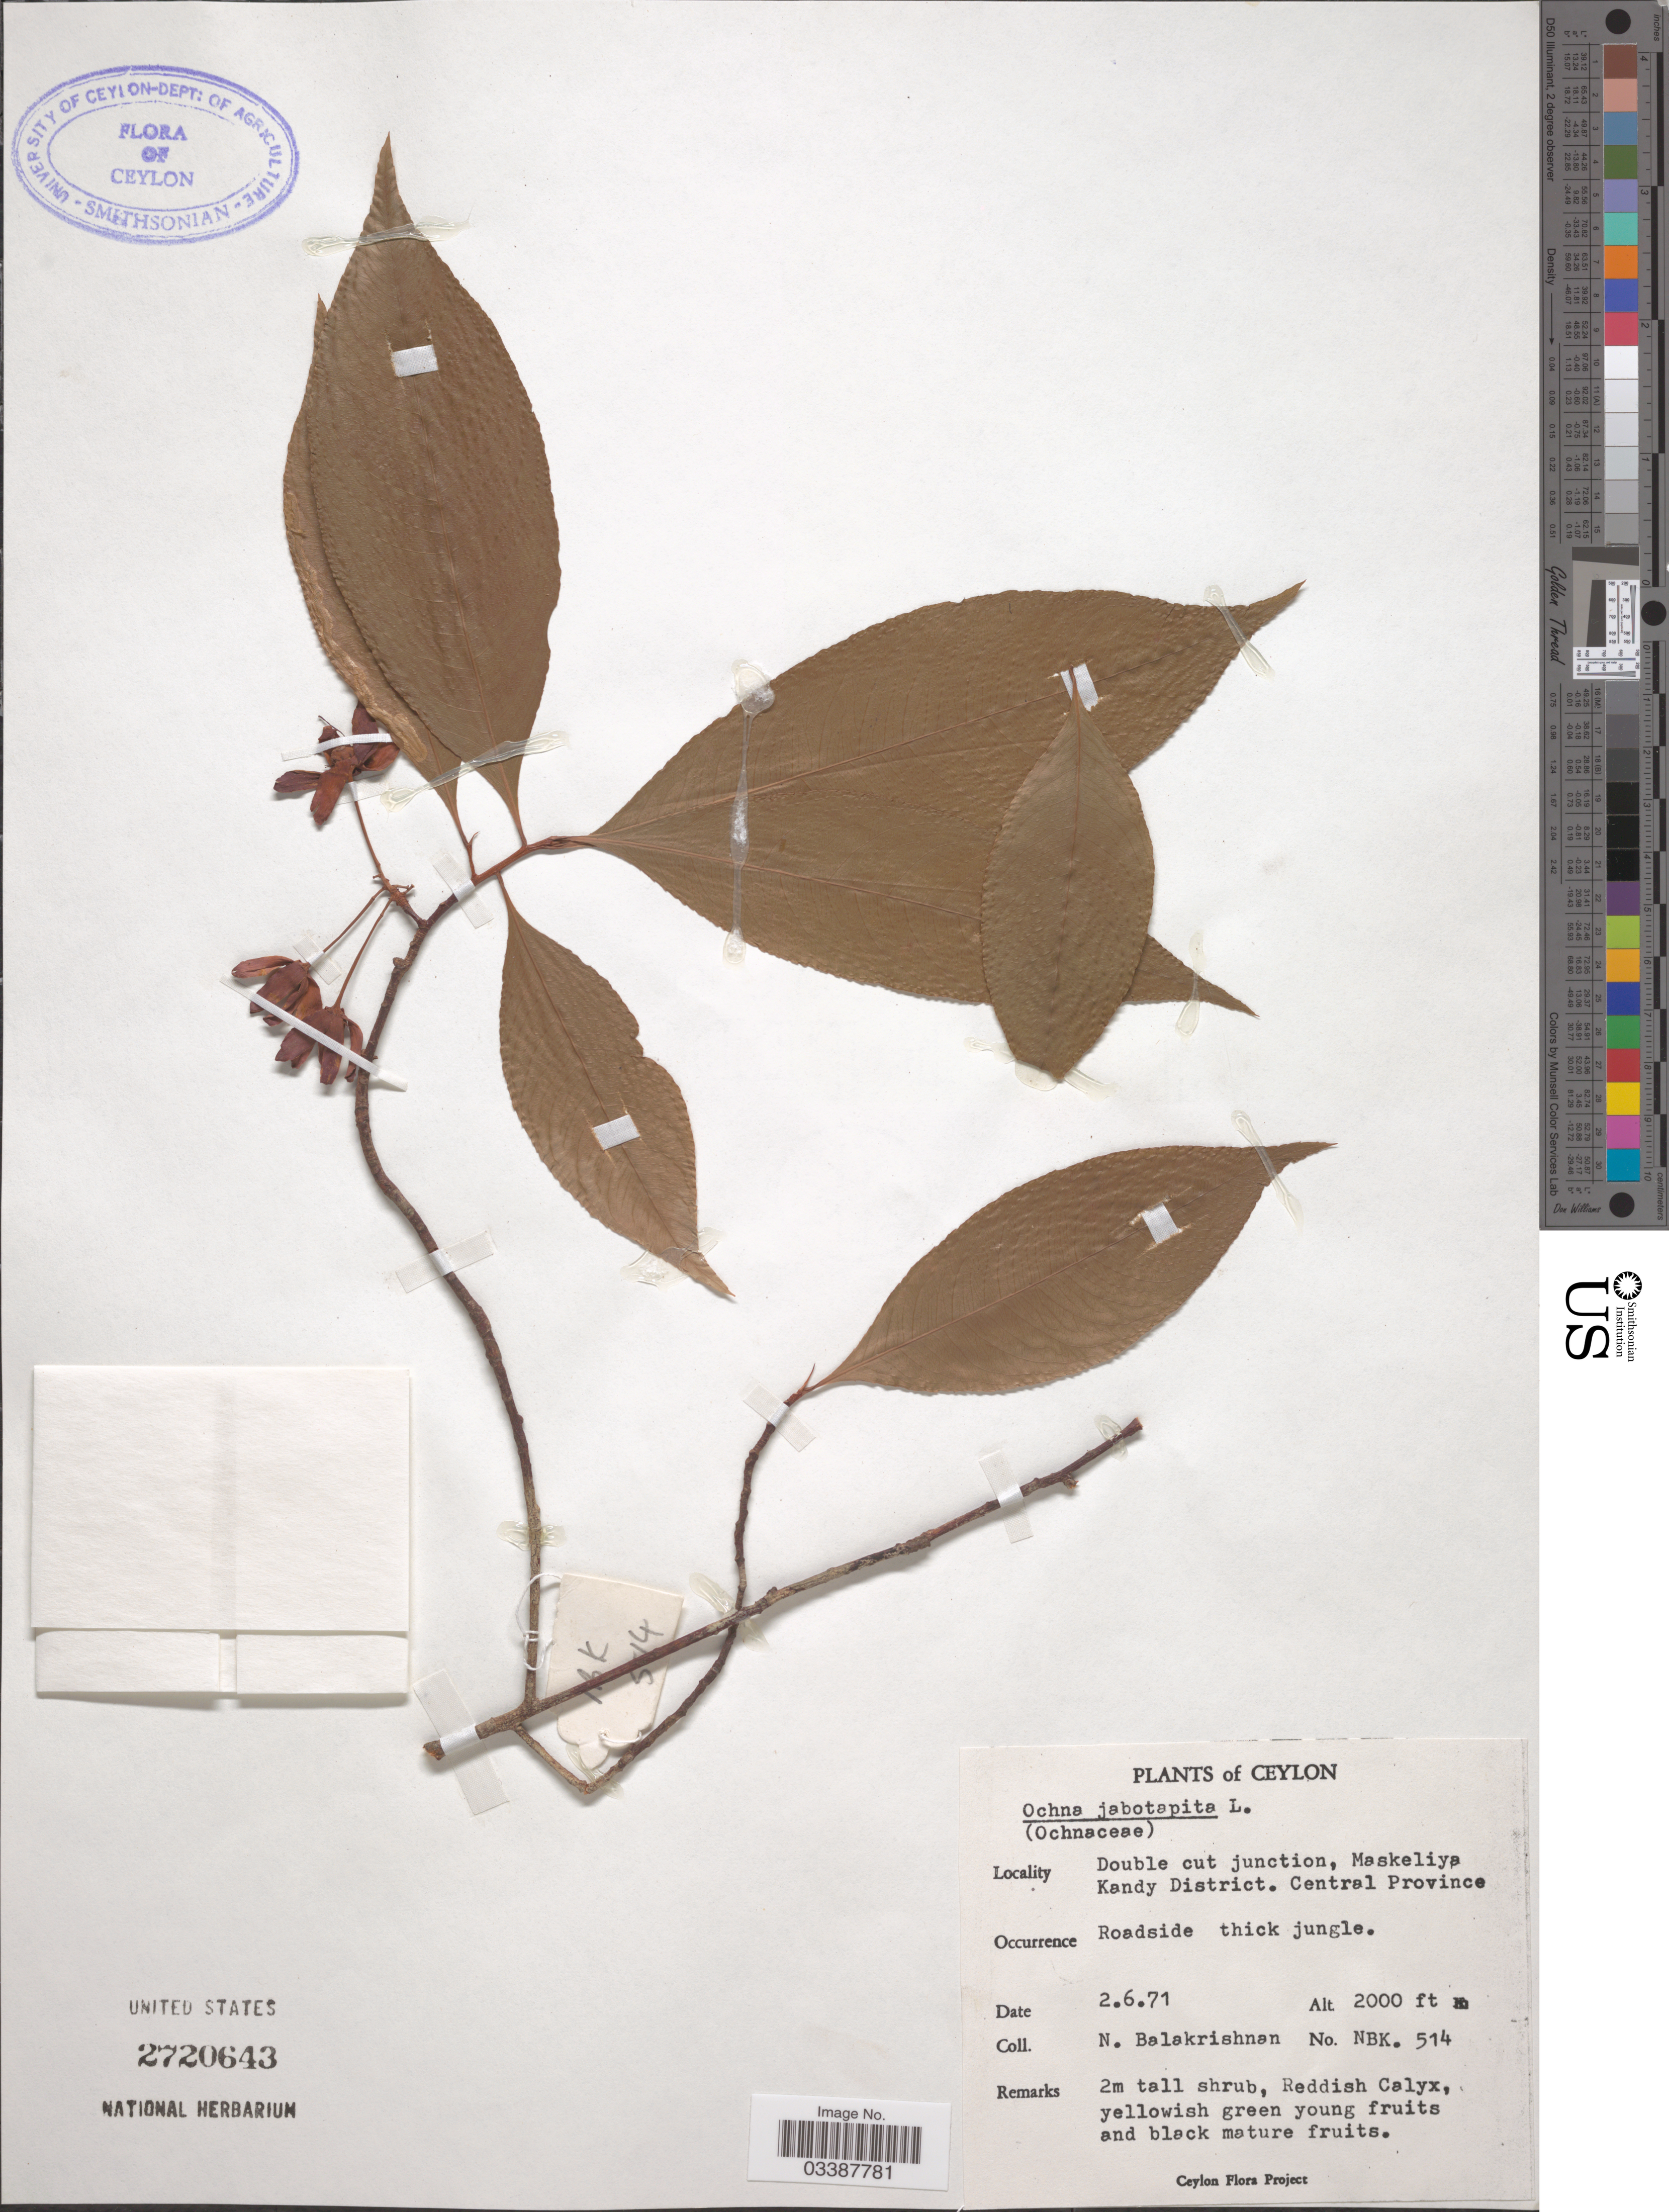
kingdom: Plantae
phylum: Tracheophyta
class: Magnoliopsida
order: Malpighiales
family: Ochnaceae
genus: Ochna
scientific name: Ochna jabotapita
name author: L.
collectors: N. Balakrishnan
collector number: NBK. 514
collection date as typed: Transcribed d/m/y: 2/6/71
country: Sri Lanka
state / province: Central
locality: Ceylon. Double cut junction, Maskeliya. Kandy District. Roadside.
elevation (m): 610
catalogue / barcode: US 2720643